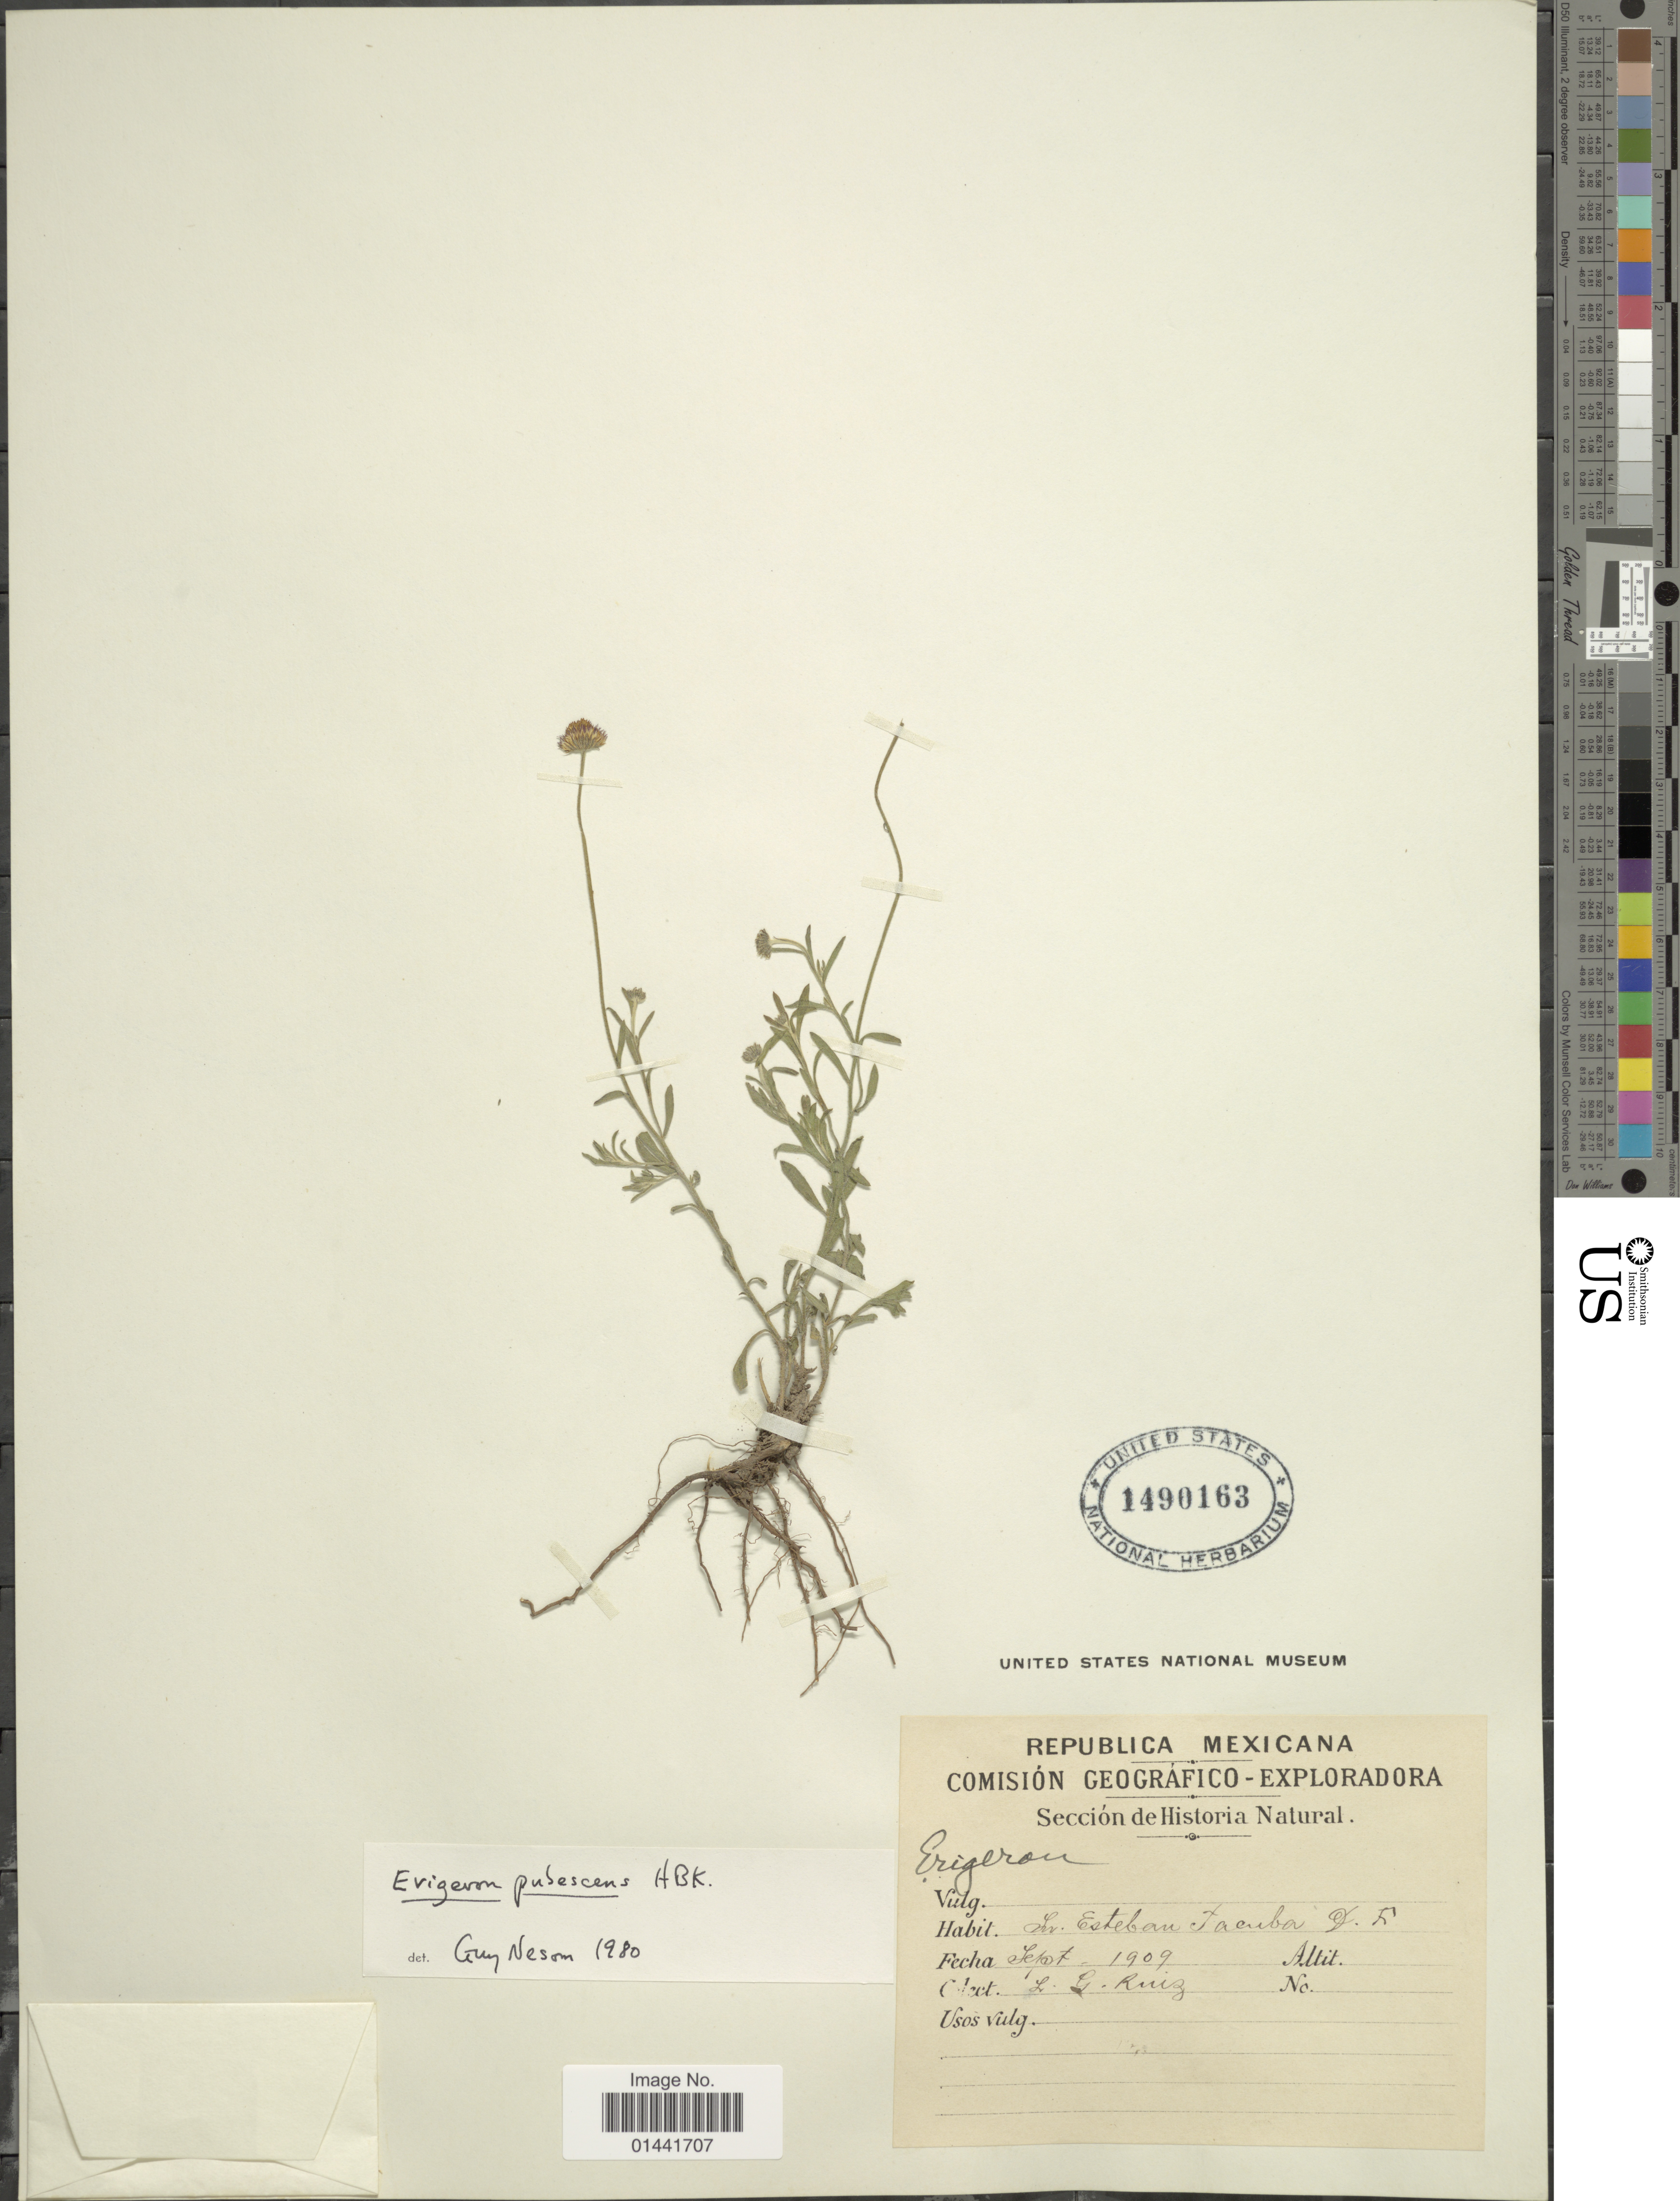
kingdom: Plantae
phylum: Tracheophyta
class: Magnoliopsida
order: Asterales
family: Asteraceae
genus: Erigeron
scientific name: Erigeron pubescens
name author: Kunth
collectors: L. G. Ruiz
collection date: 1909-09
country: Mexico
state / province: Distrito Federal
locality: Ser. Esteban Tacuba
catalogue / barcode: US 1490163